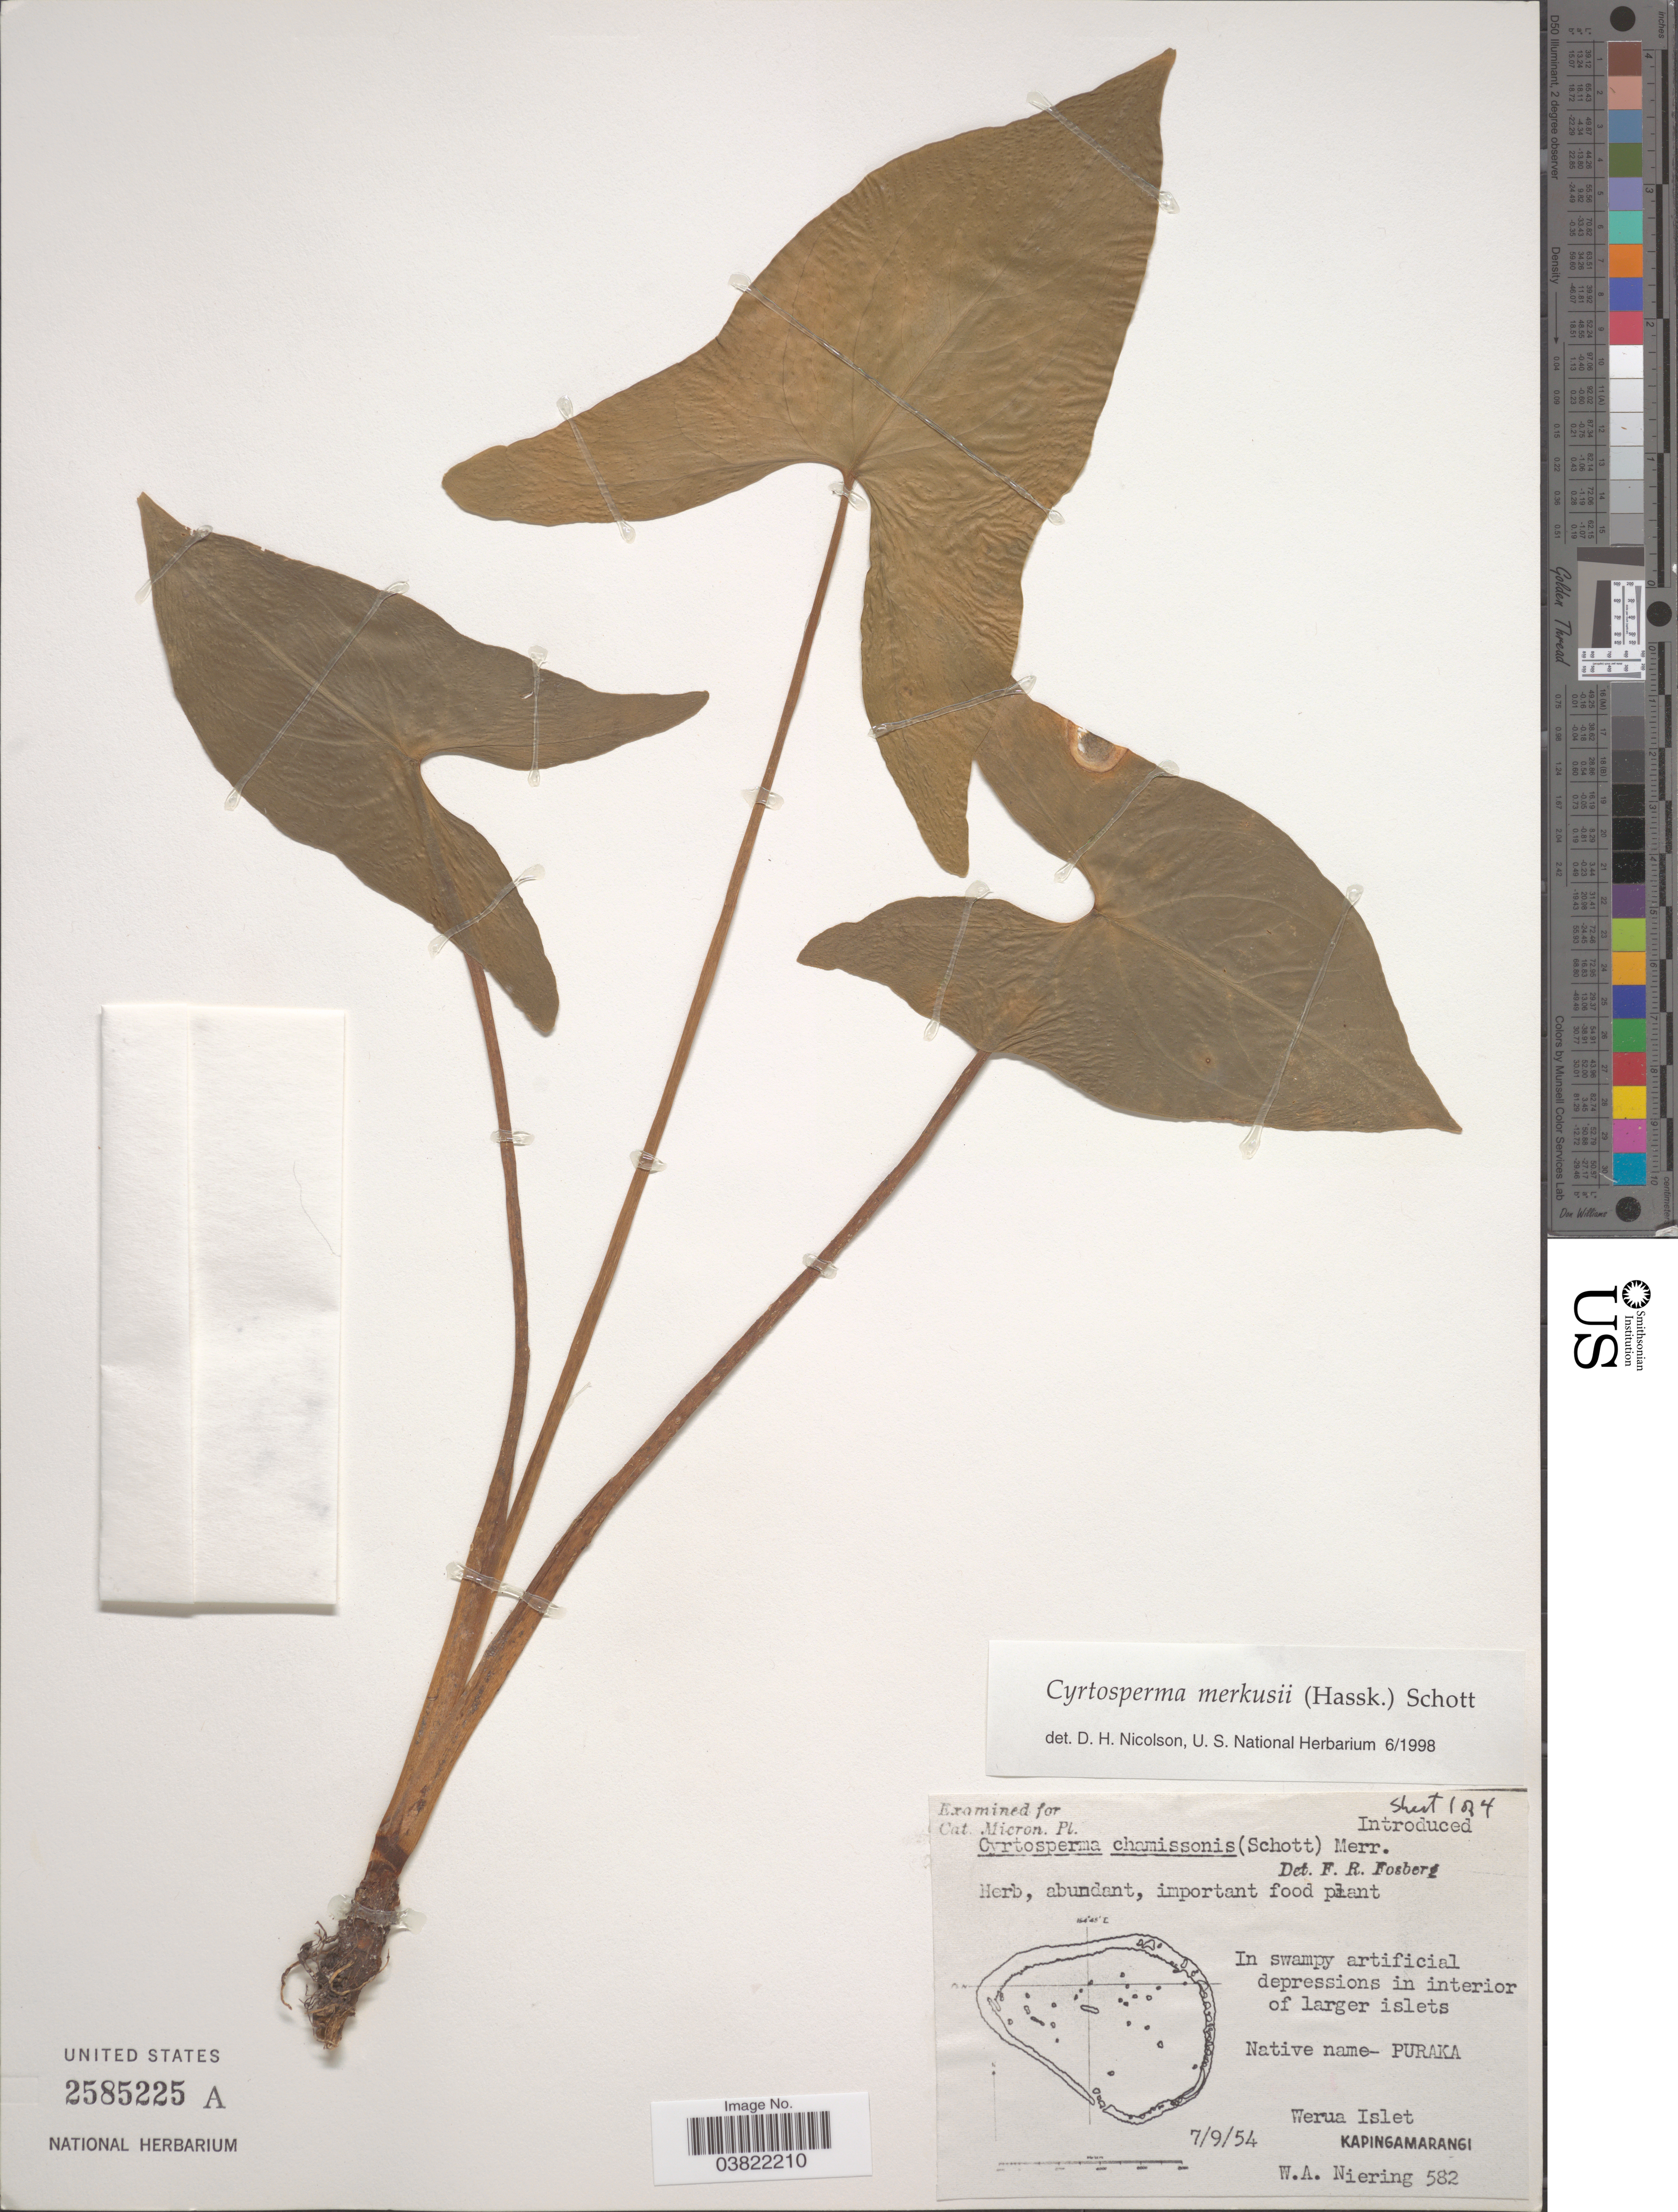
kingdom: Plantae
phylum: Tracheophyta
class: Liliopsida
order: Alismatales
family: Araceae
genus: Cyrtosperma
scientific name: Cyrtosperma merkusii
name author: (Hassk.) Schott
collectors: W. Niering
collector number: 582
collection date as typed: Transcribed d/m/y: 7/9/54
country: Micronesia, Federated States of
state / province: Pohnpei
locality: Werua Islet. Kapingamarangi.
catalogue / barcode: US 2585225A